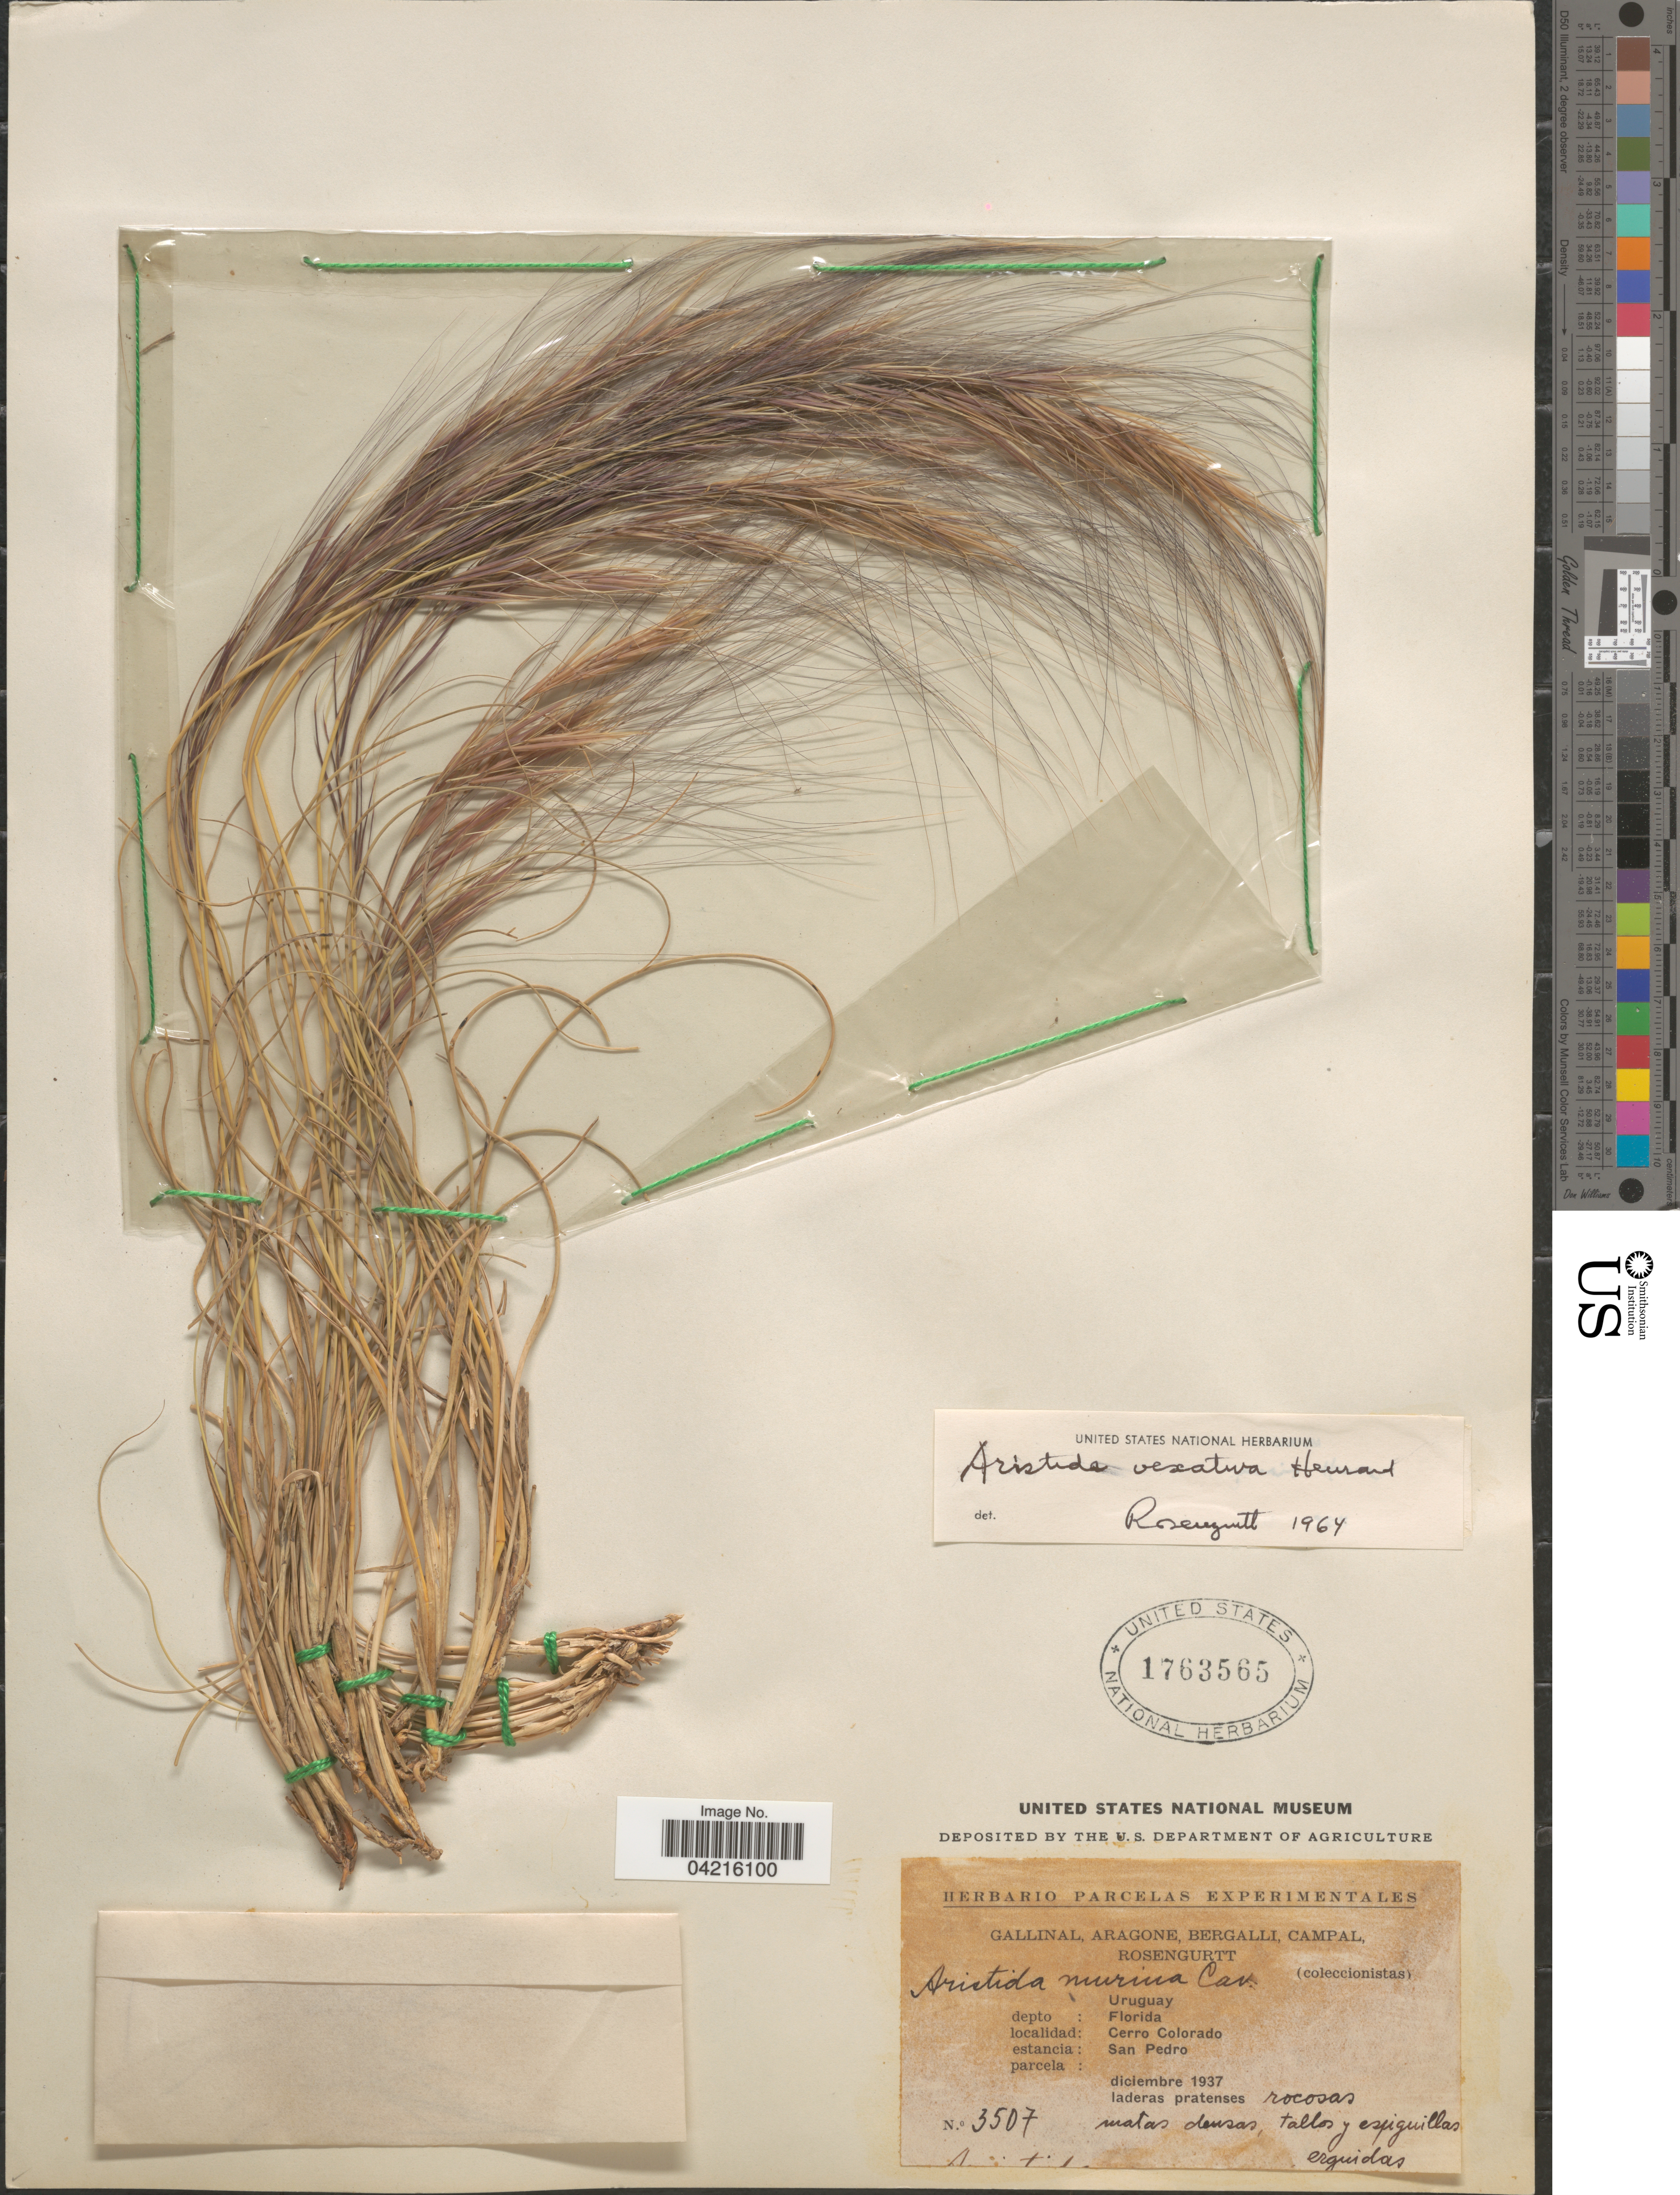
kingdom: Plantae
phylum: Tracheophyta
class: Liliopsida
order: Poales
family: Poaceae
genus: Aristida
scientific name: Aristida vexativa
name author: Henr.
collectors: -. Gallinal, -- Aragone, -- Bergalli, -- Campal & Rosengurtt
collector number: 3507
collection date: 1937-12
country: Uruguay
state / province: Florida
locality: Depto: Florida. Cerro Colorado. Estancia: San Pedro.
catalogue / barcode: US 1763565